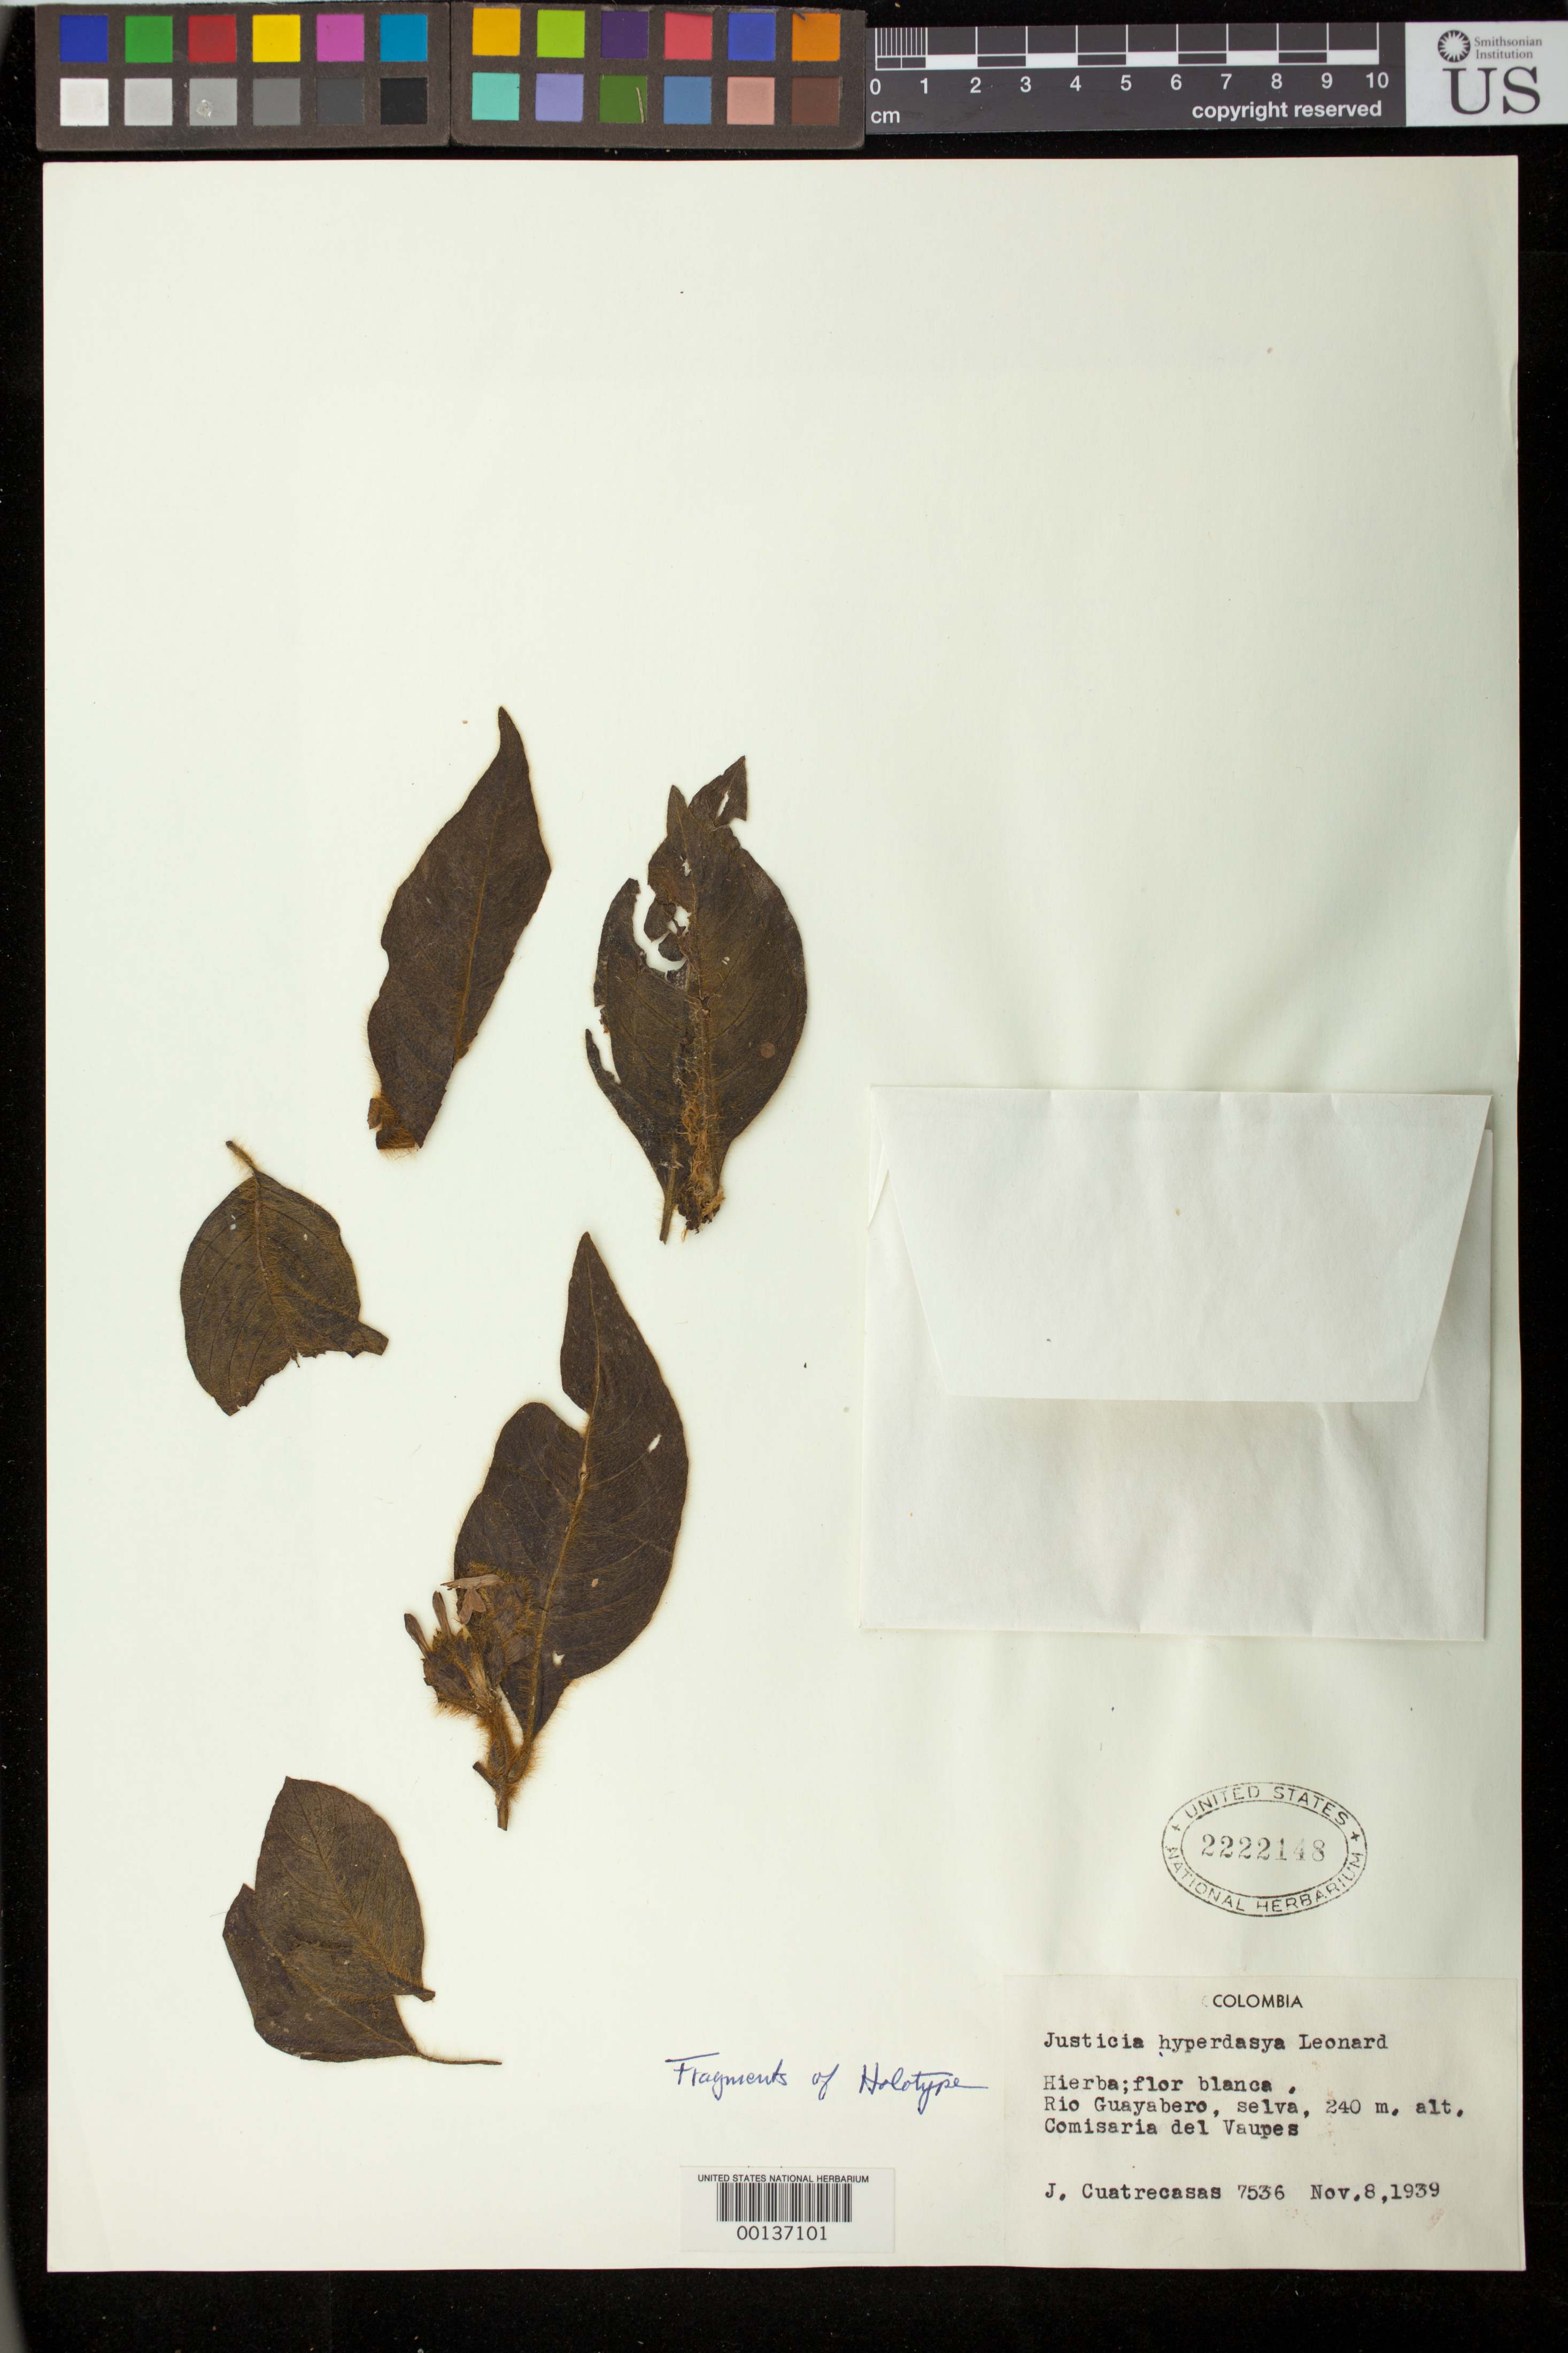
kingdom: Plantae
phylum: Tracheophyta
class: Magnoliopsida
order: Lamiales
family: Acanthaceae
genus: Justicia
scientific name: Justicia hyperdasya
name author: Leonard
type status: Isotype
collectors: J. Cuatrecasas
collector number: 7536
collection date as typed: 08 Nov 1939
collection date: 1939-11-08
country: Colombia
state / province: Vaupés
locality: Rio Guayabero.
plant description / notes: Fragmentary material of type specimen ex herb. unknown ("Fragments of holotype" but original herbarium not indicated).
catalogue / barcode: US 2222148